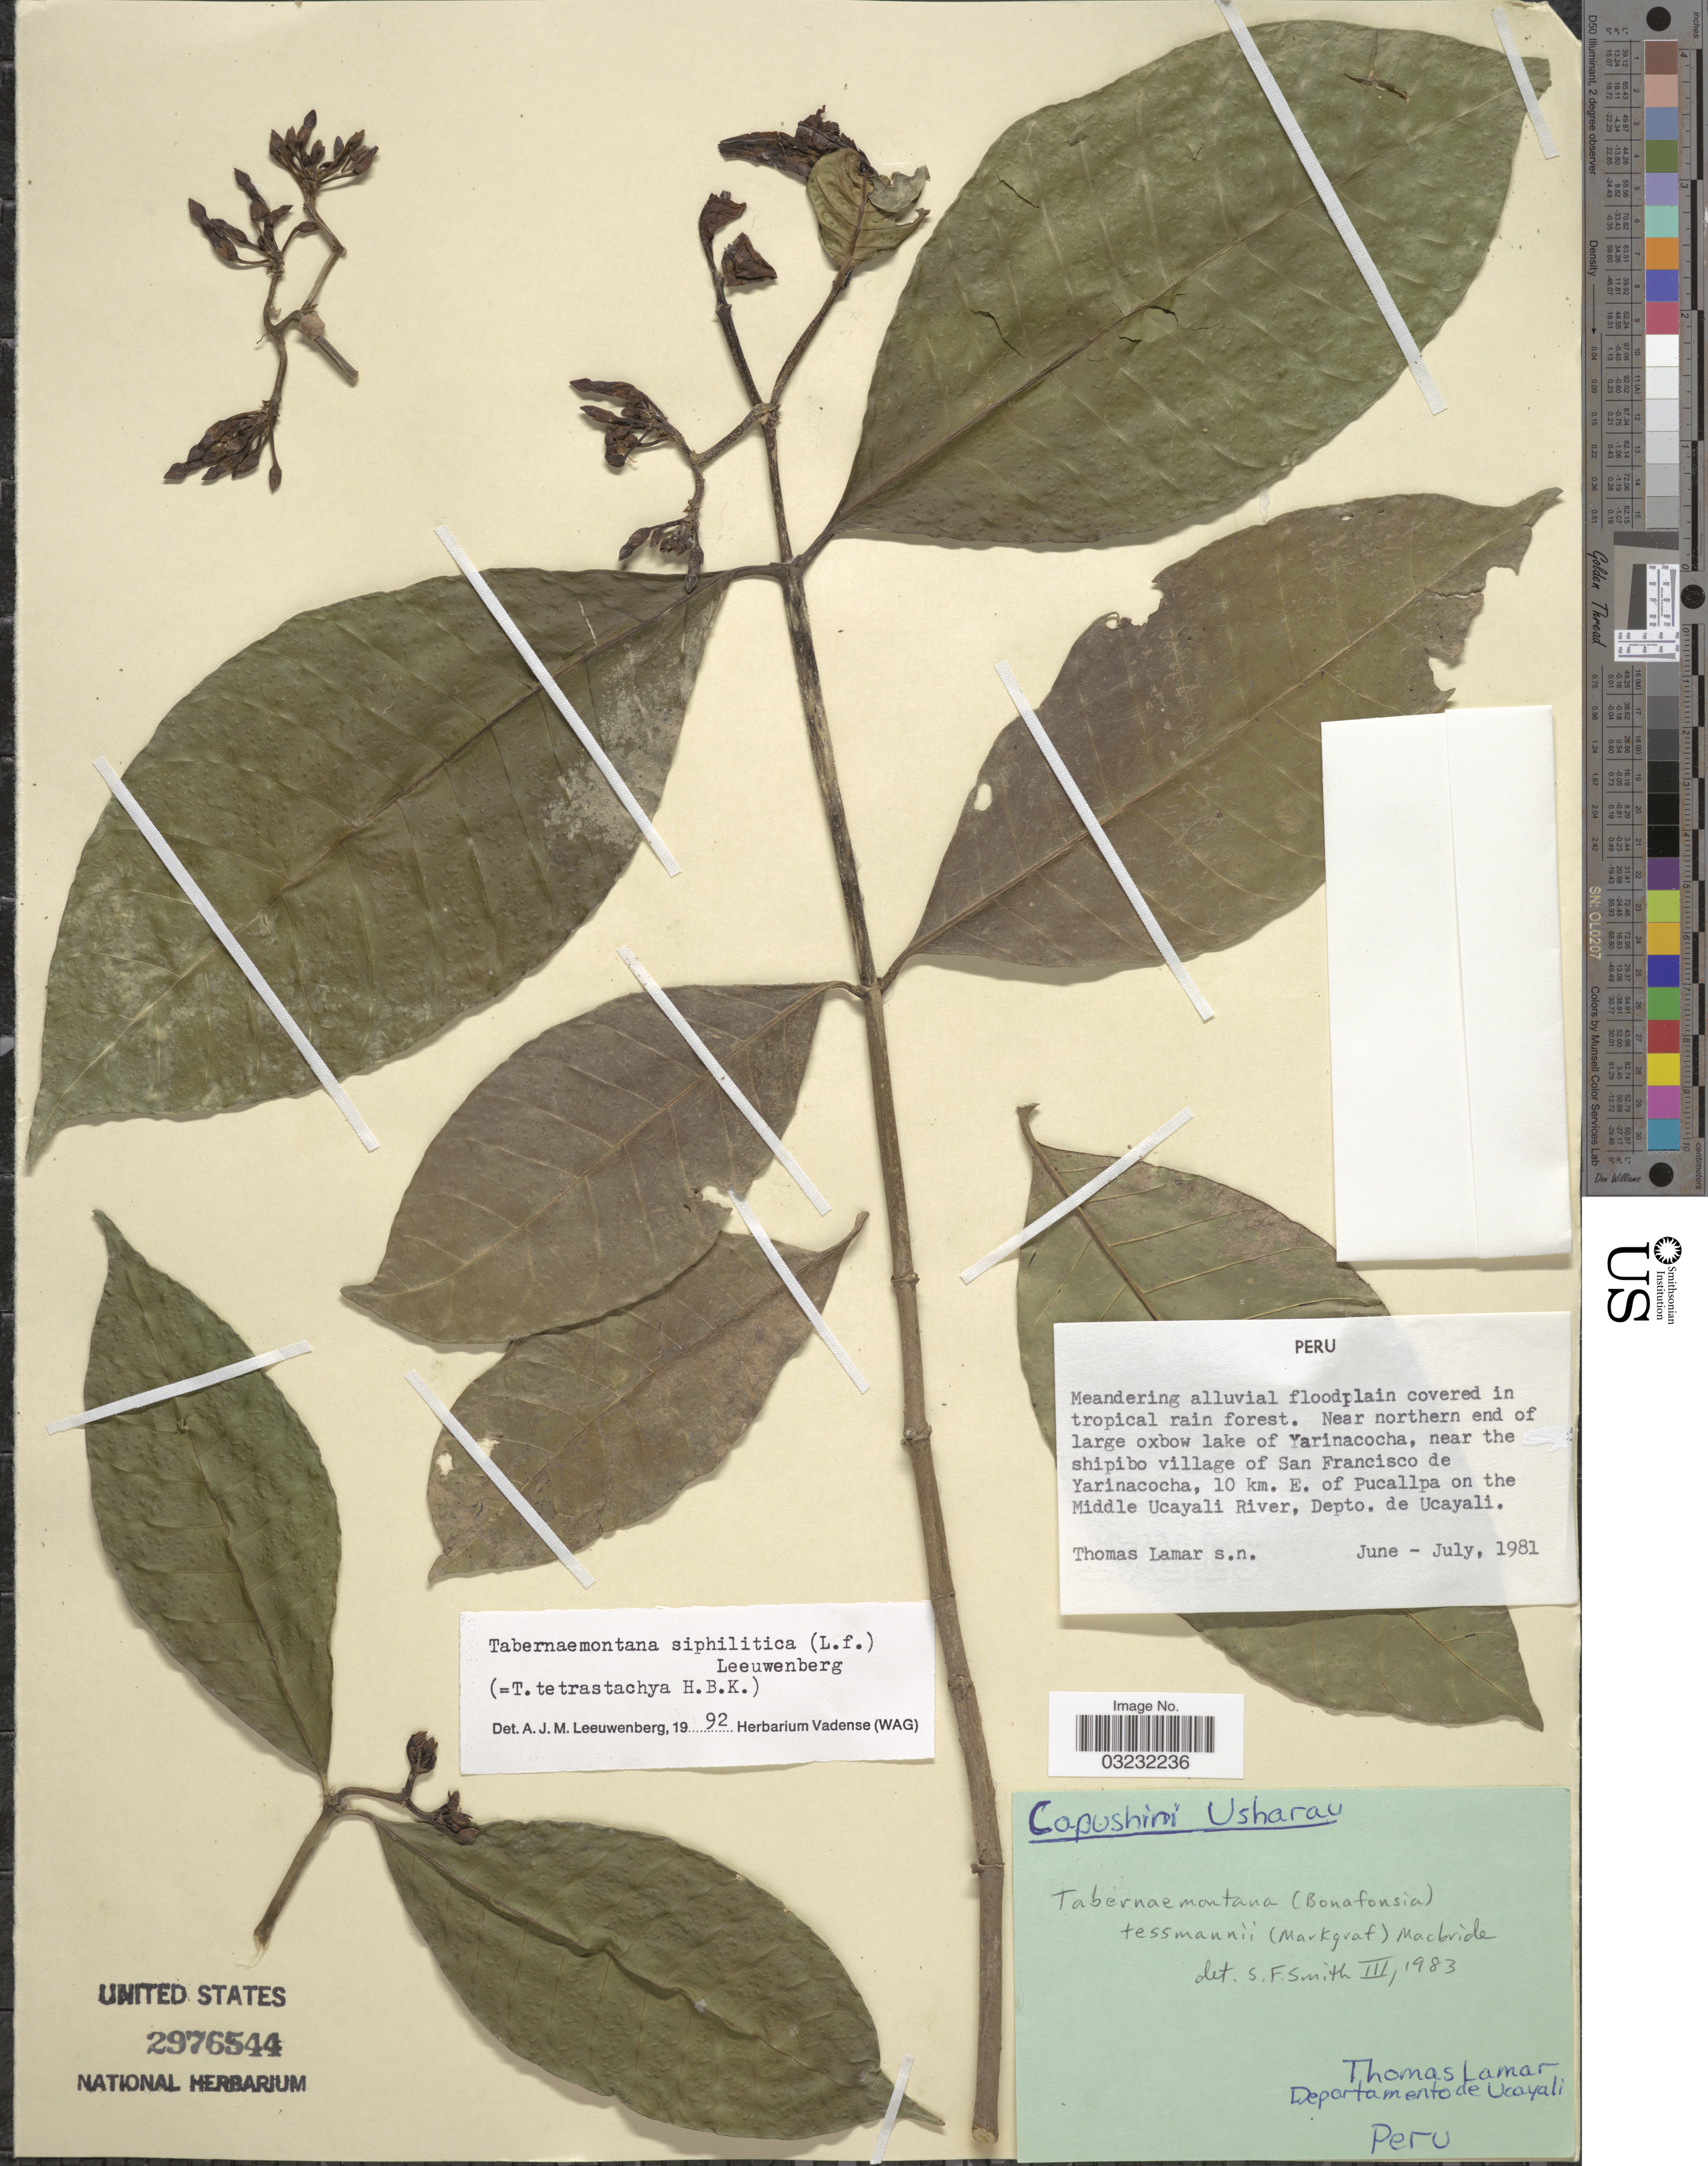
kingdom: Plantae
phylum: Tracheophyta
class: Magnoliopsida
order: Gentianales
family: Apocynaceae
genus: Tabernaemontana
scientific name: Tabernaemontana siphilitica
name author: (L. f.) Leeuwenb.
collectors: T. Lamar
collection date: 1981-06/1981-07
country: Peru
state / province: Ucayali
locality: Near northern end of large oxbow lake of Yarinacocha, near the shipibo village of San Francisco de Yarinacocha, 10 km. E. of Pucallpa on the Middle Ucayali River, Depto. de Ucayali.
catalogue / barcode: US 2976544